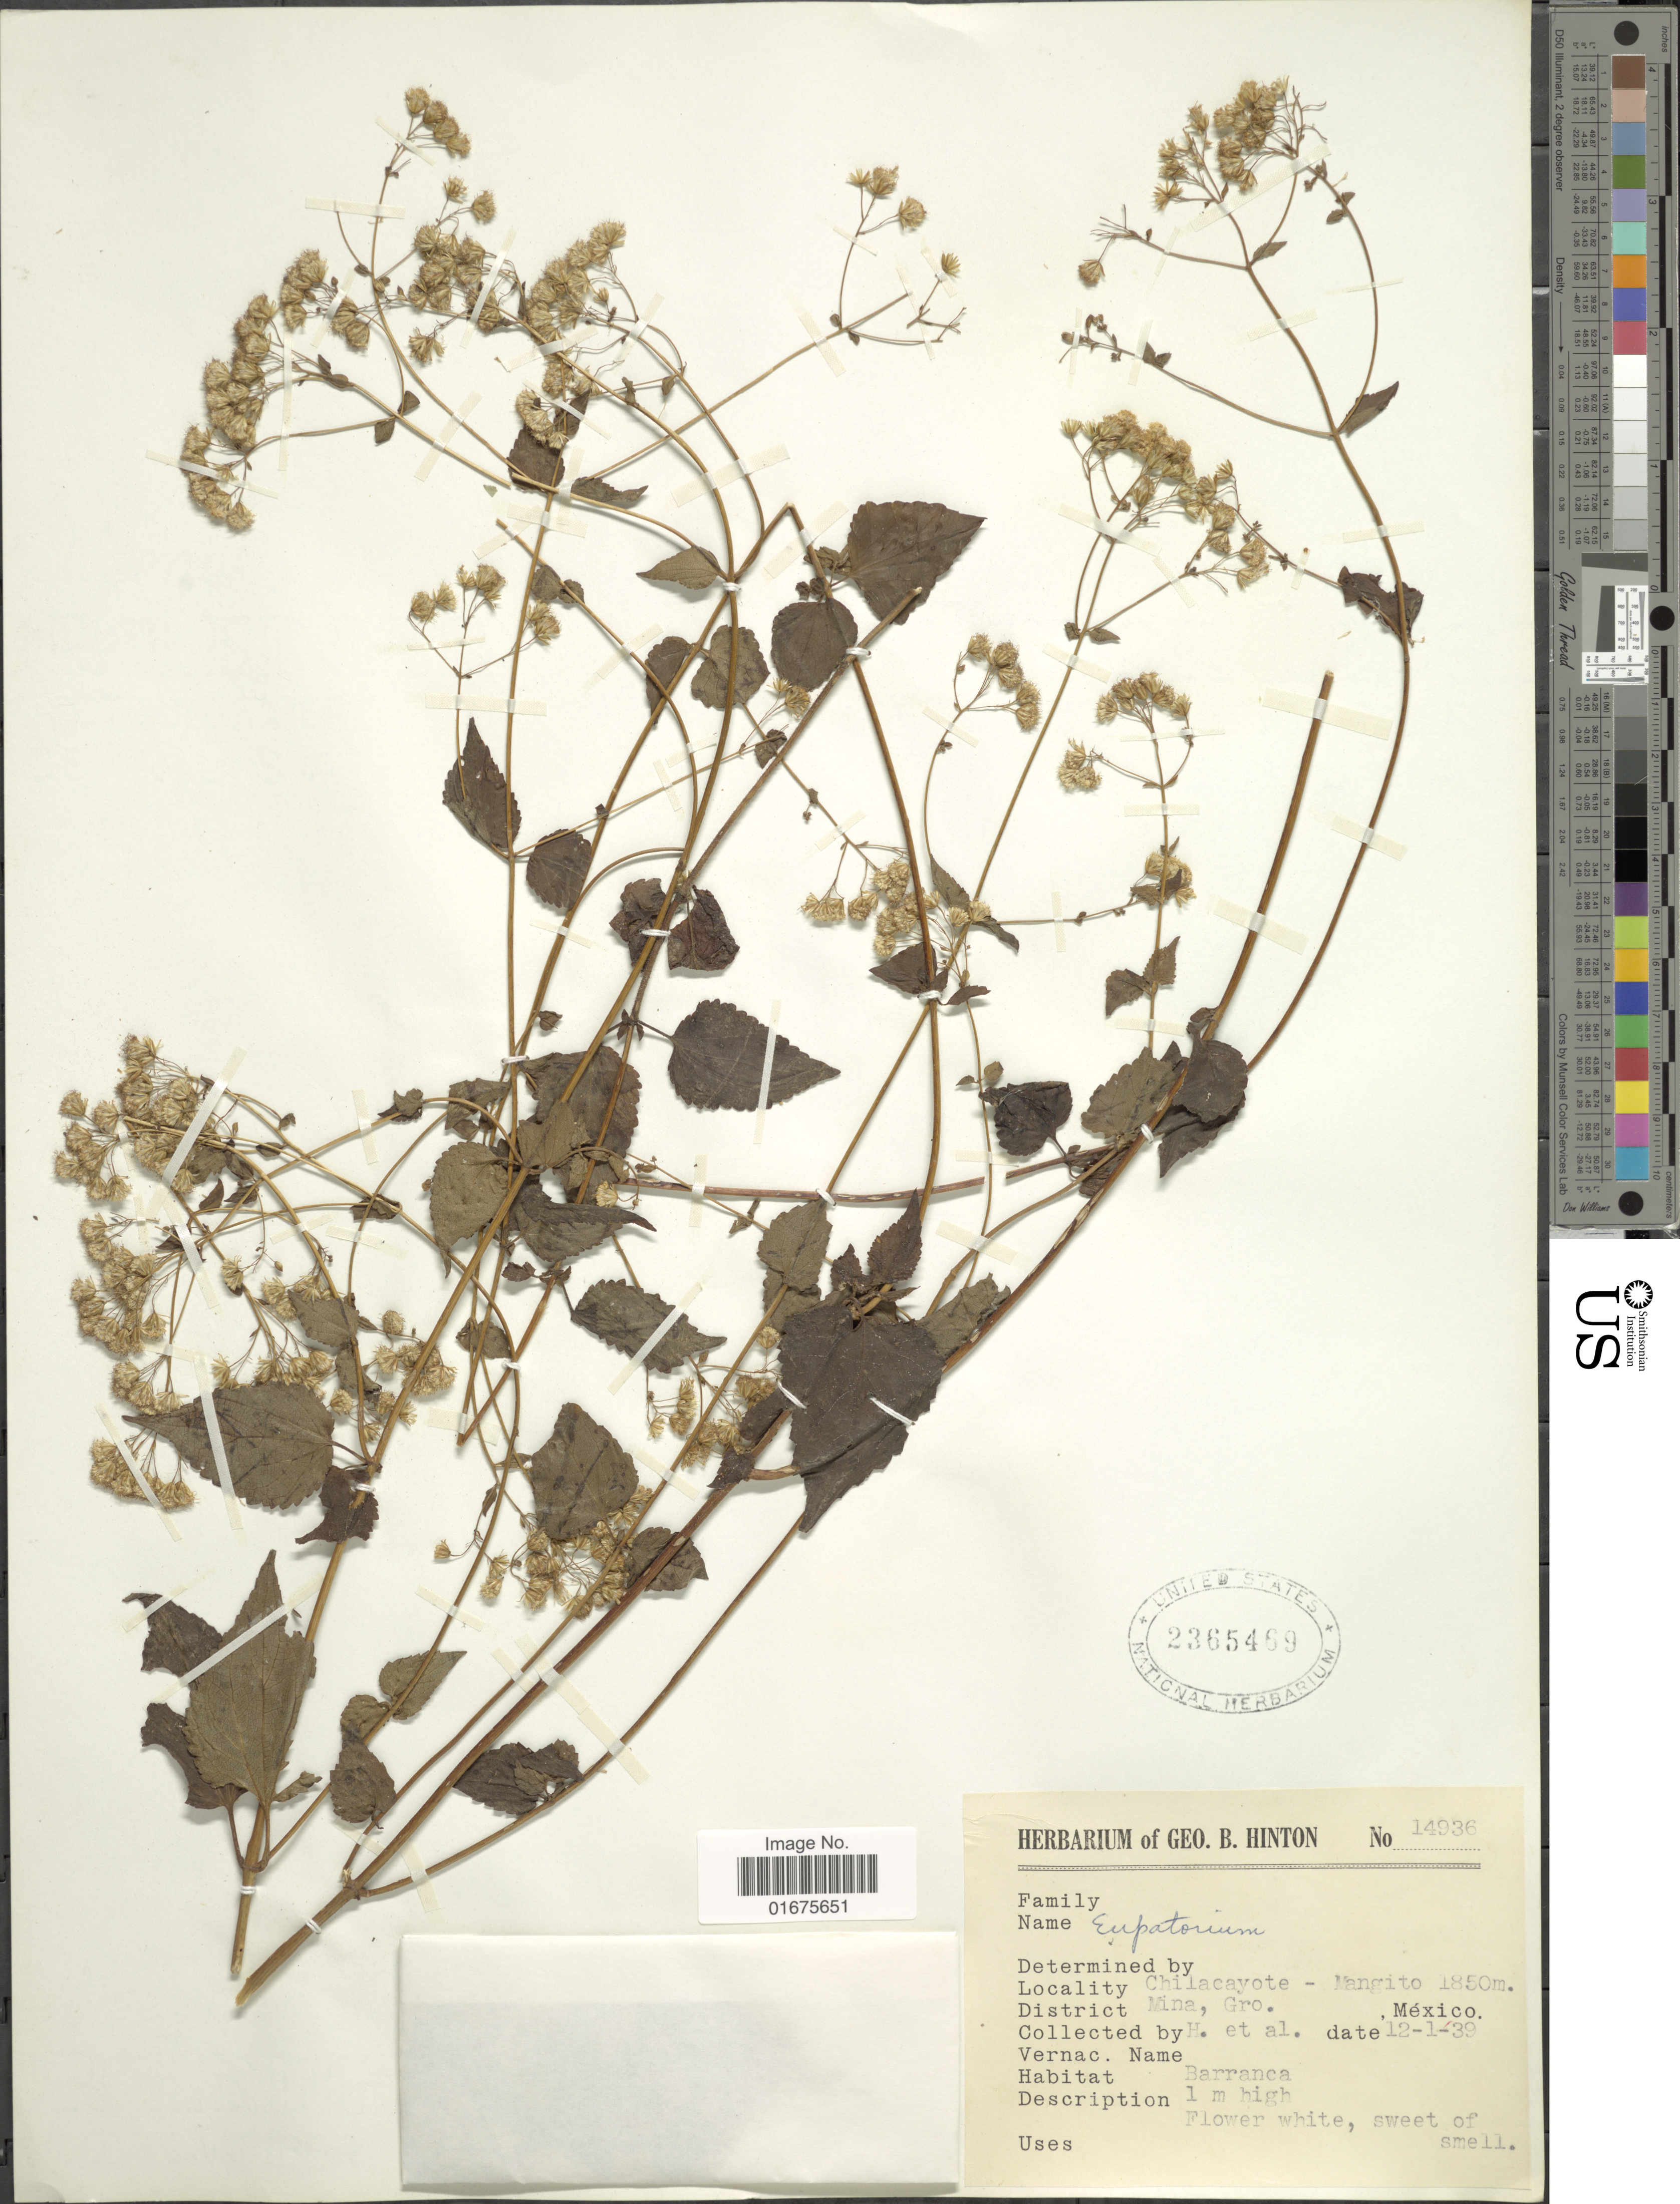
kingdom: Plantae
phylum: Tracheophyta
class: Magnoliopsida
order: Asterales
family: Asteraceae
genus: Ageratina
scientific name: Ageratina choricephala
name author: (B.L. Rob.) R.M. King & H. Rob.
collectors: G. B. Hinton & et al.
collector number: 14936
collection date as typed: Transcribed d/m/y: 1/12/39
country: Mexico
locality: Chilacayote, Mangito, Mina, México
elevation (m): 1850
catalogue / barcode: US 2365469